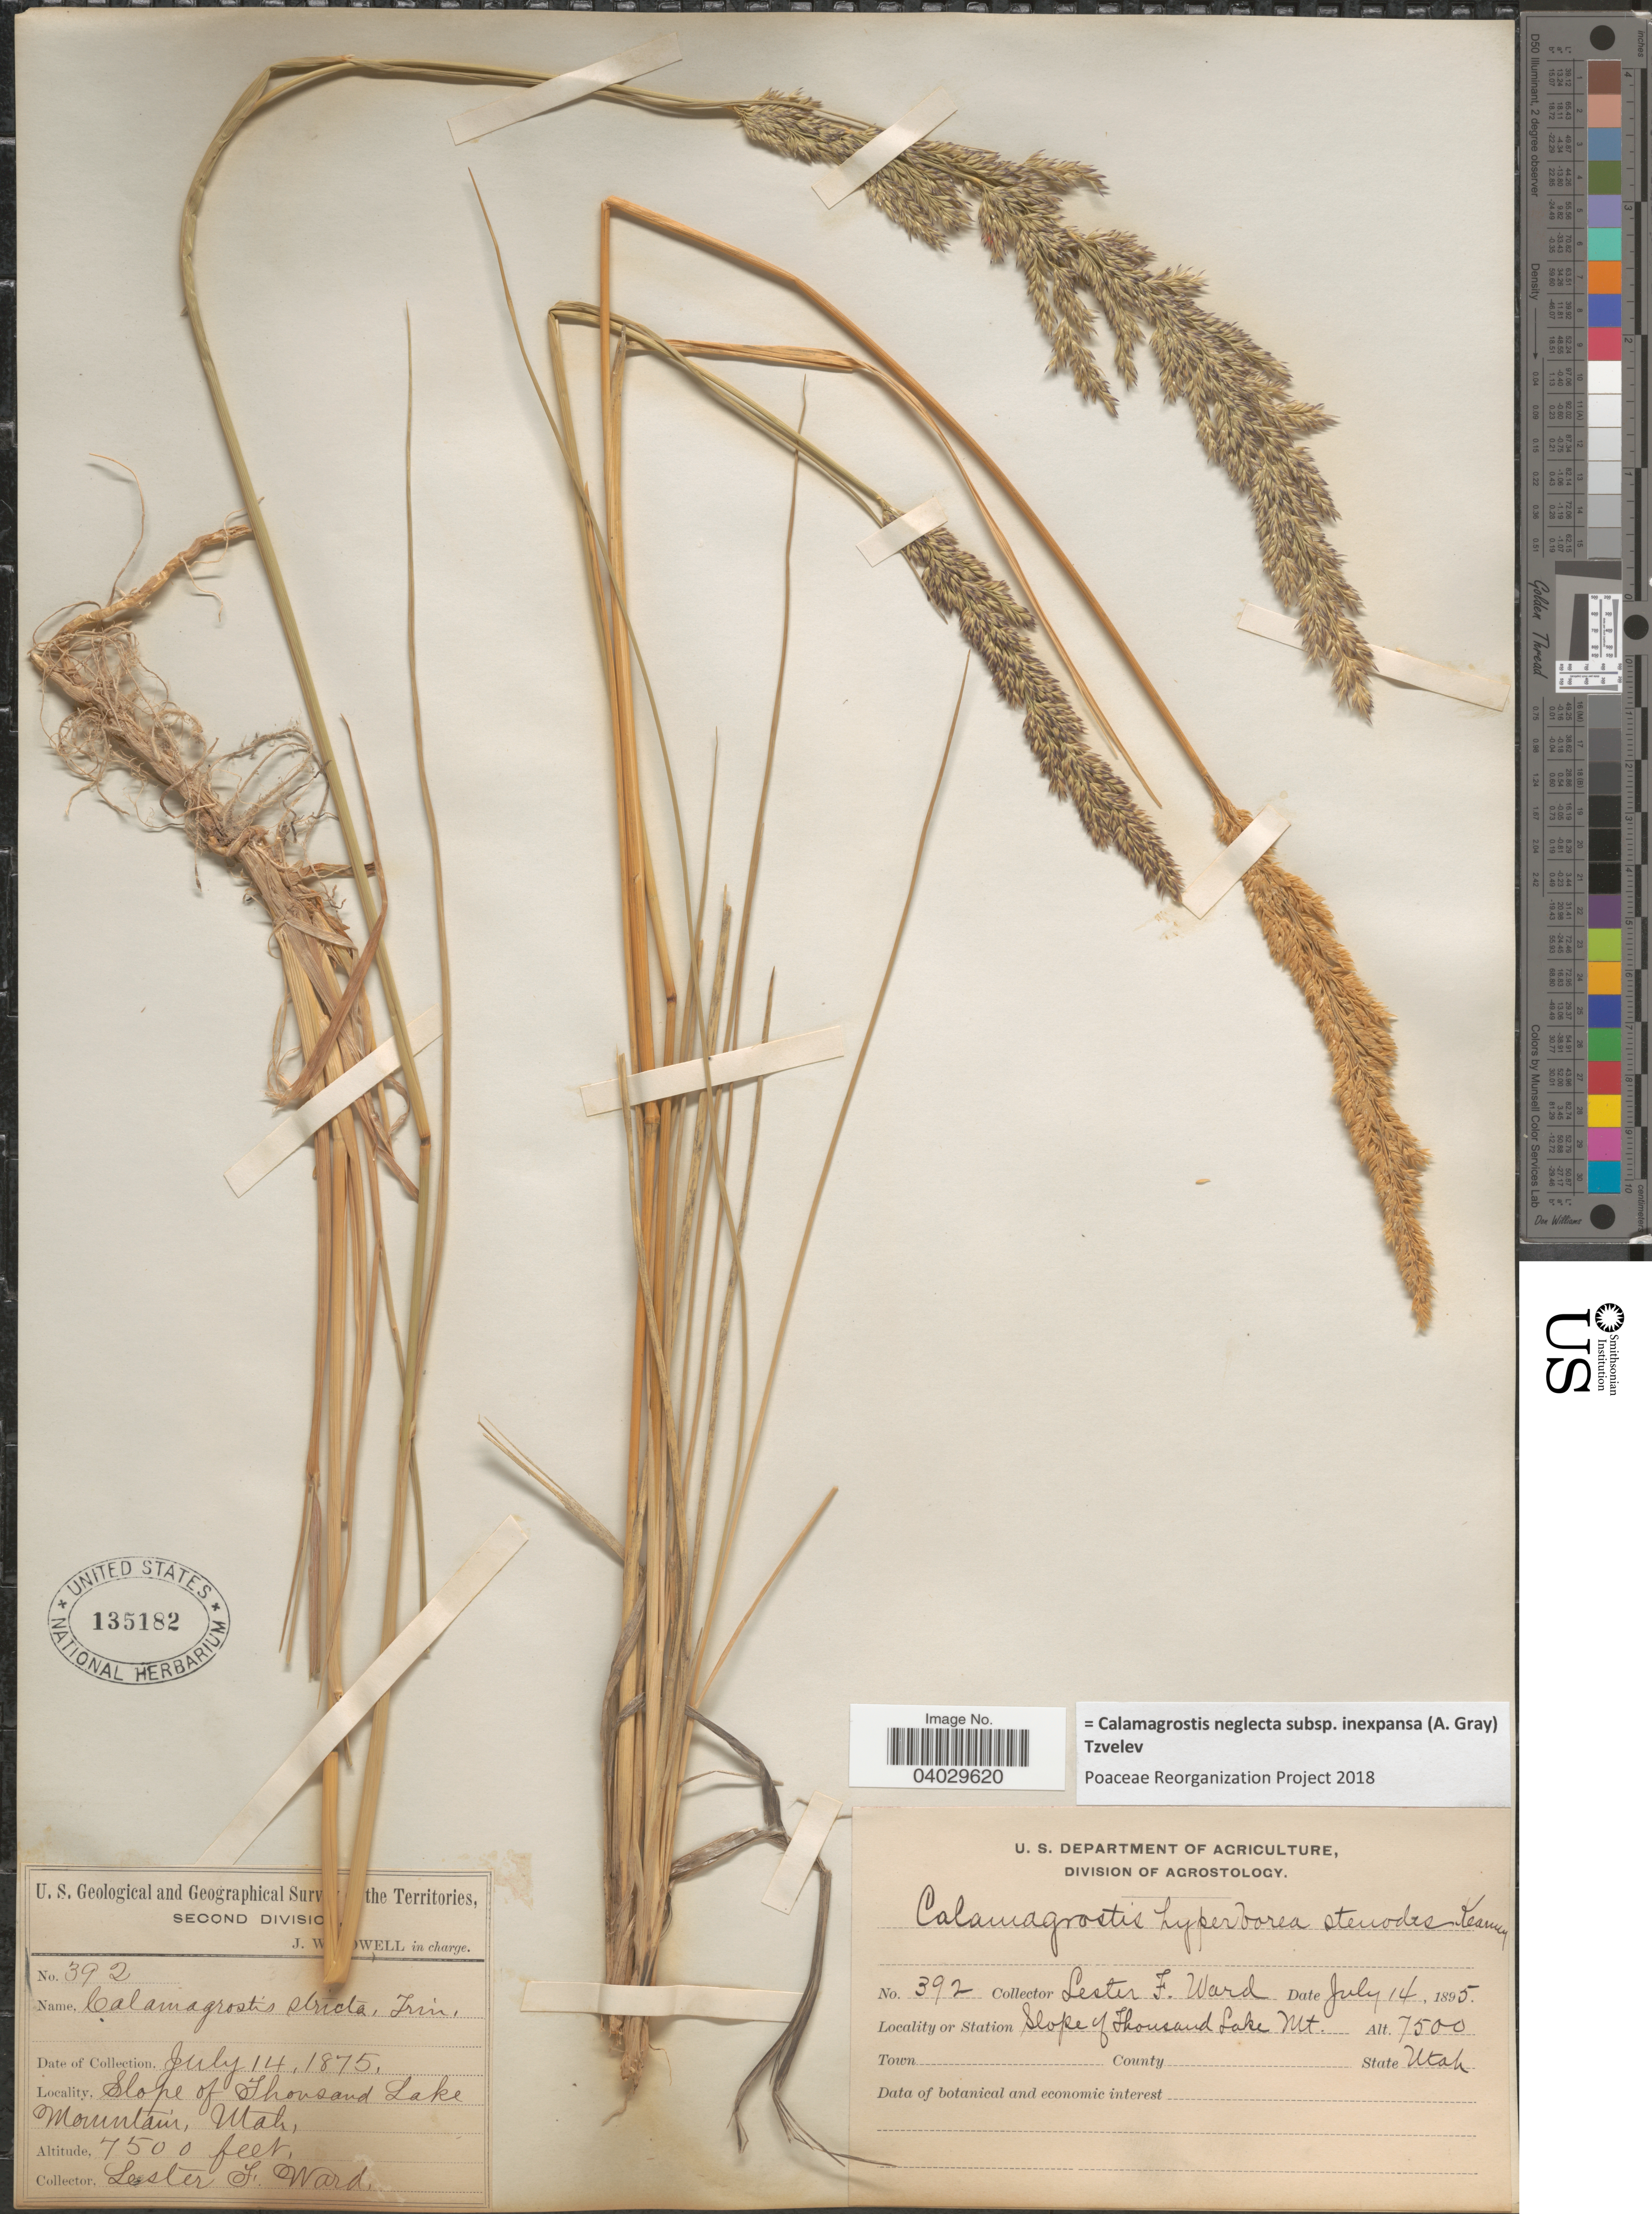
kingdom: Plantae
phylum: Tracheophyta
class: Liliopsida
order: Poales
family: Poaceae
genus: Calamagrostis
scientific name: Calamagrostis neglecta subsp. inexpansa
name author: (A. Gray) Tzvelev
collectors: L. F. Ward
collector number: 392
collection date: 1875-07-14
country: United States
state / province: Utah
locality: Slope of Thousand Lake Mt.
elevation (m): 2286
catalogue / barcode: US 135182